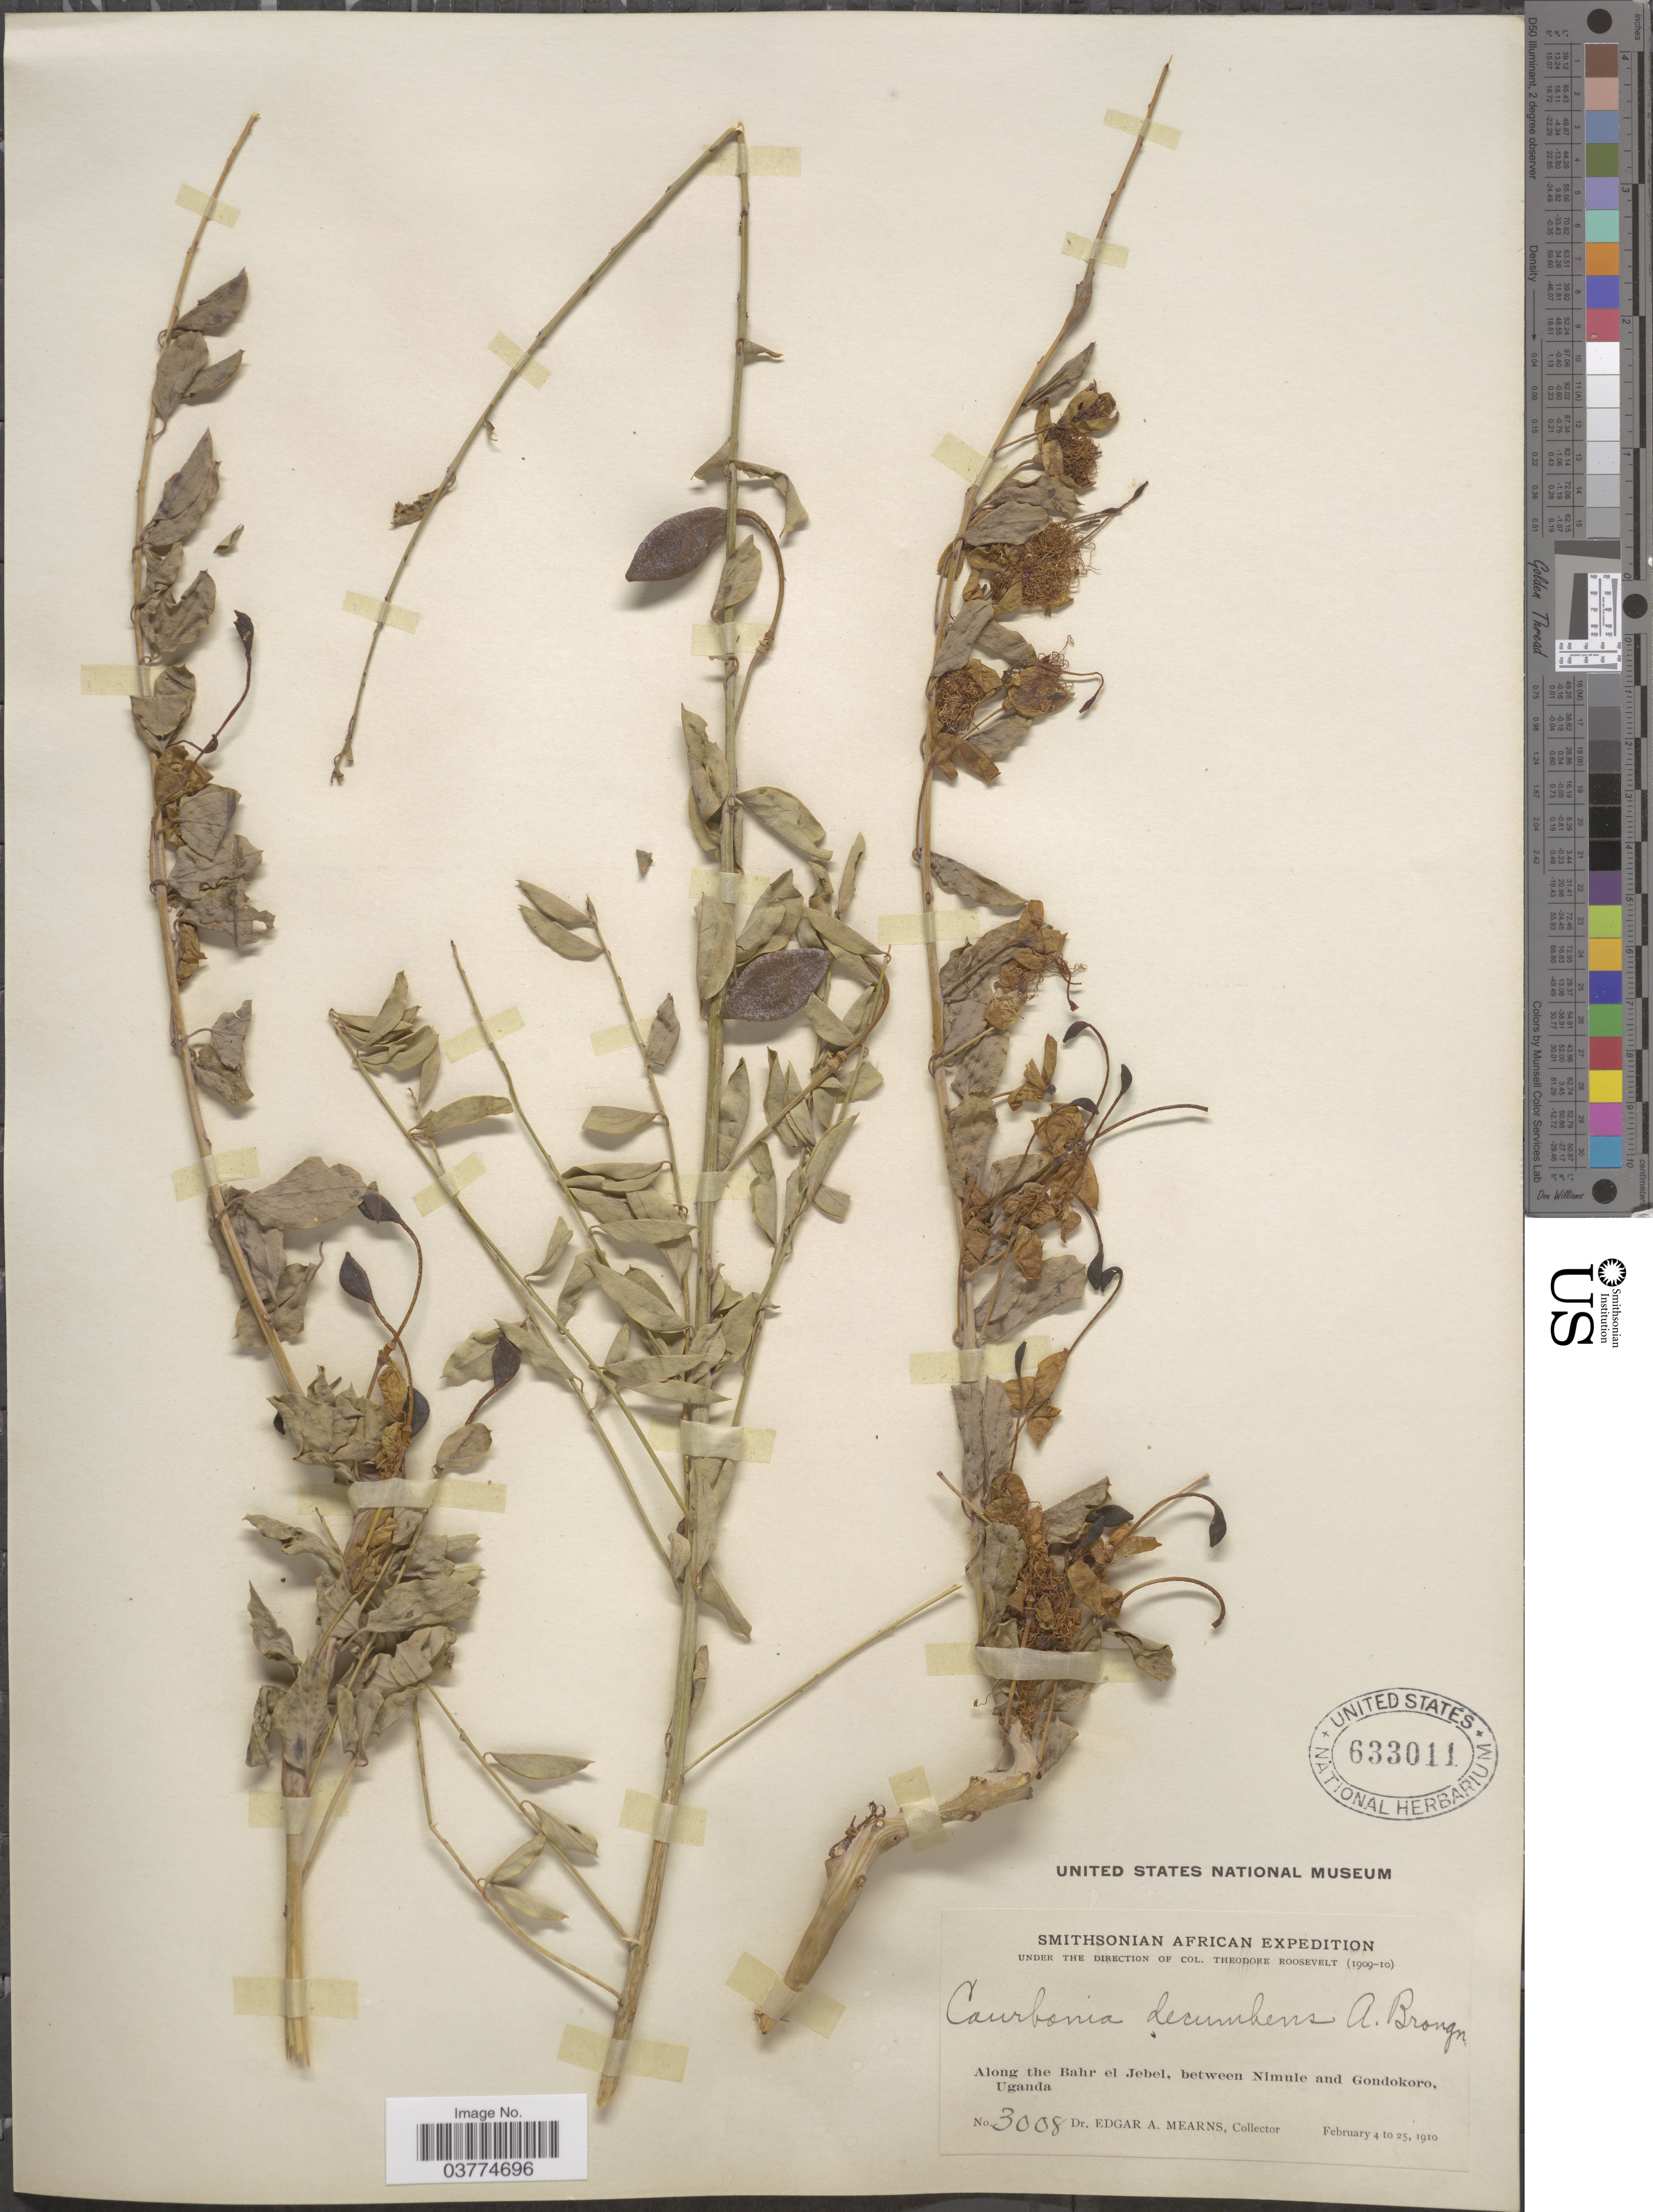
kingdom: Plantae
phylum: Tracheophyta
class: Magnoliopsida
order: Brassicales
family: Capparaceae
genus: Maerua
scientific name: Maerua decumbens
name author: (Brongn.) DeWolf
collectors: E. A. Mearns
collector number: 3008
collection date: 1910-02-04/1910-02-25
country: Uganda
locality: Along the Bahr el Jebel, between Nimule and Gondokoro.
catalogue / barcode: US 633011